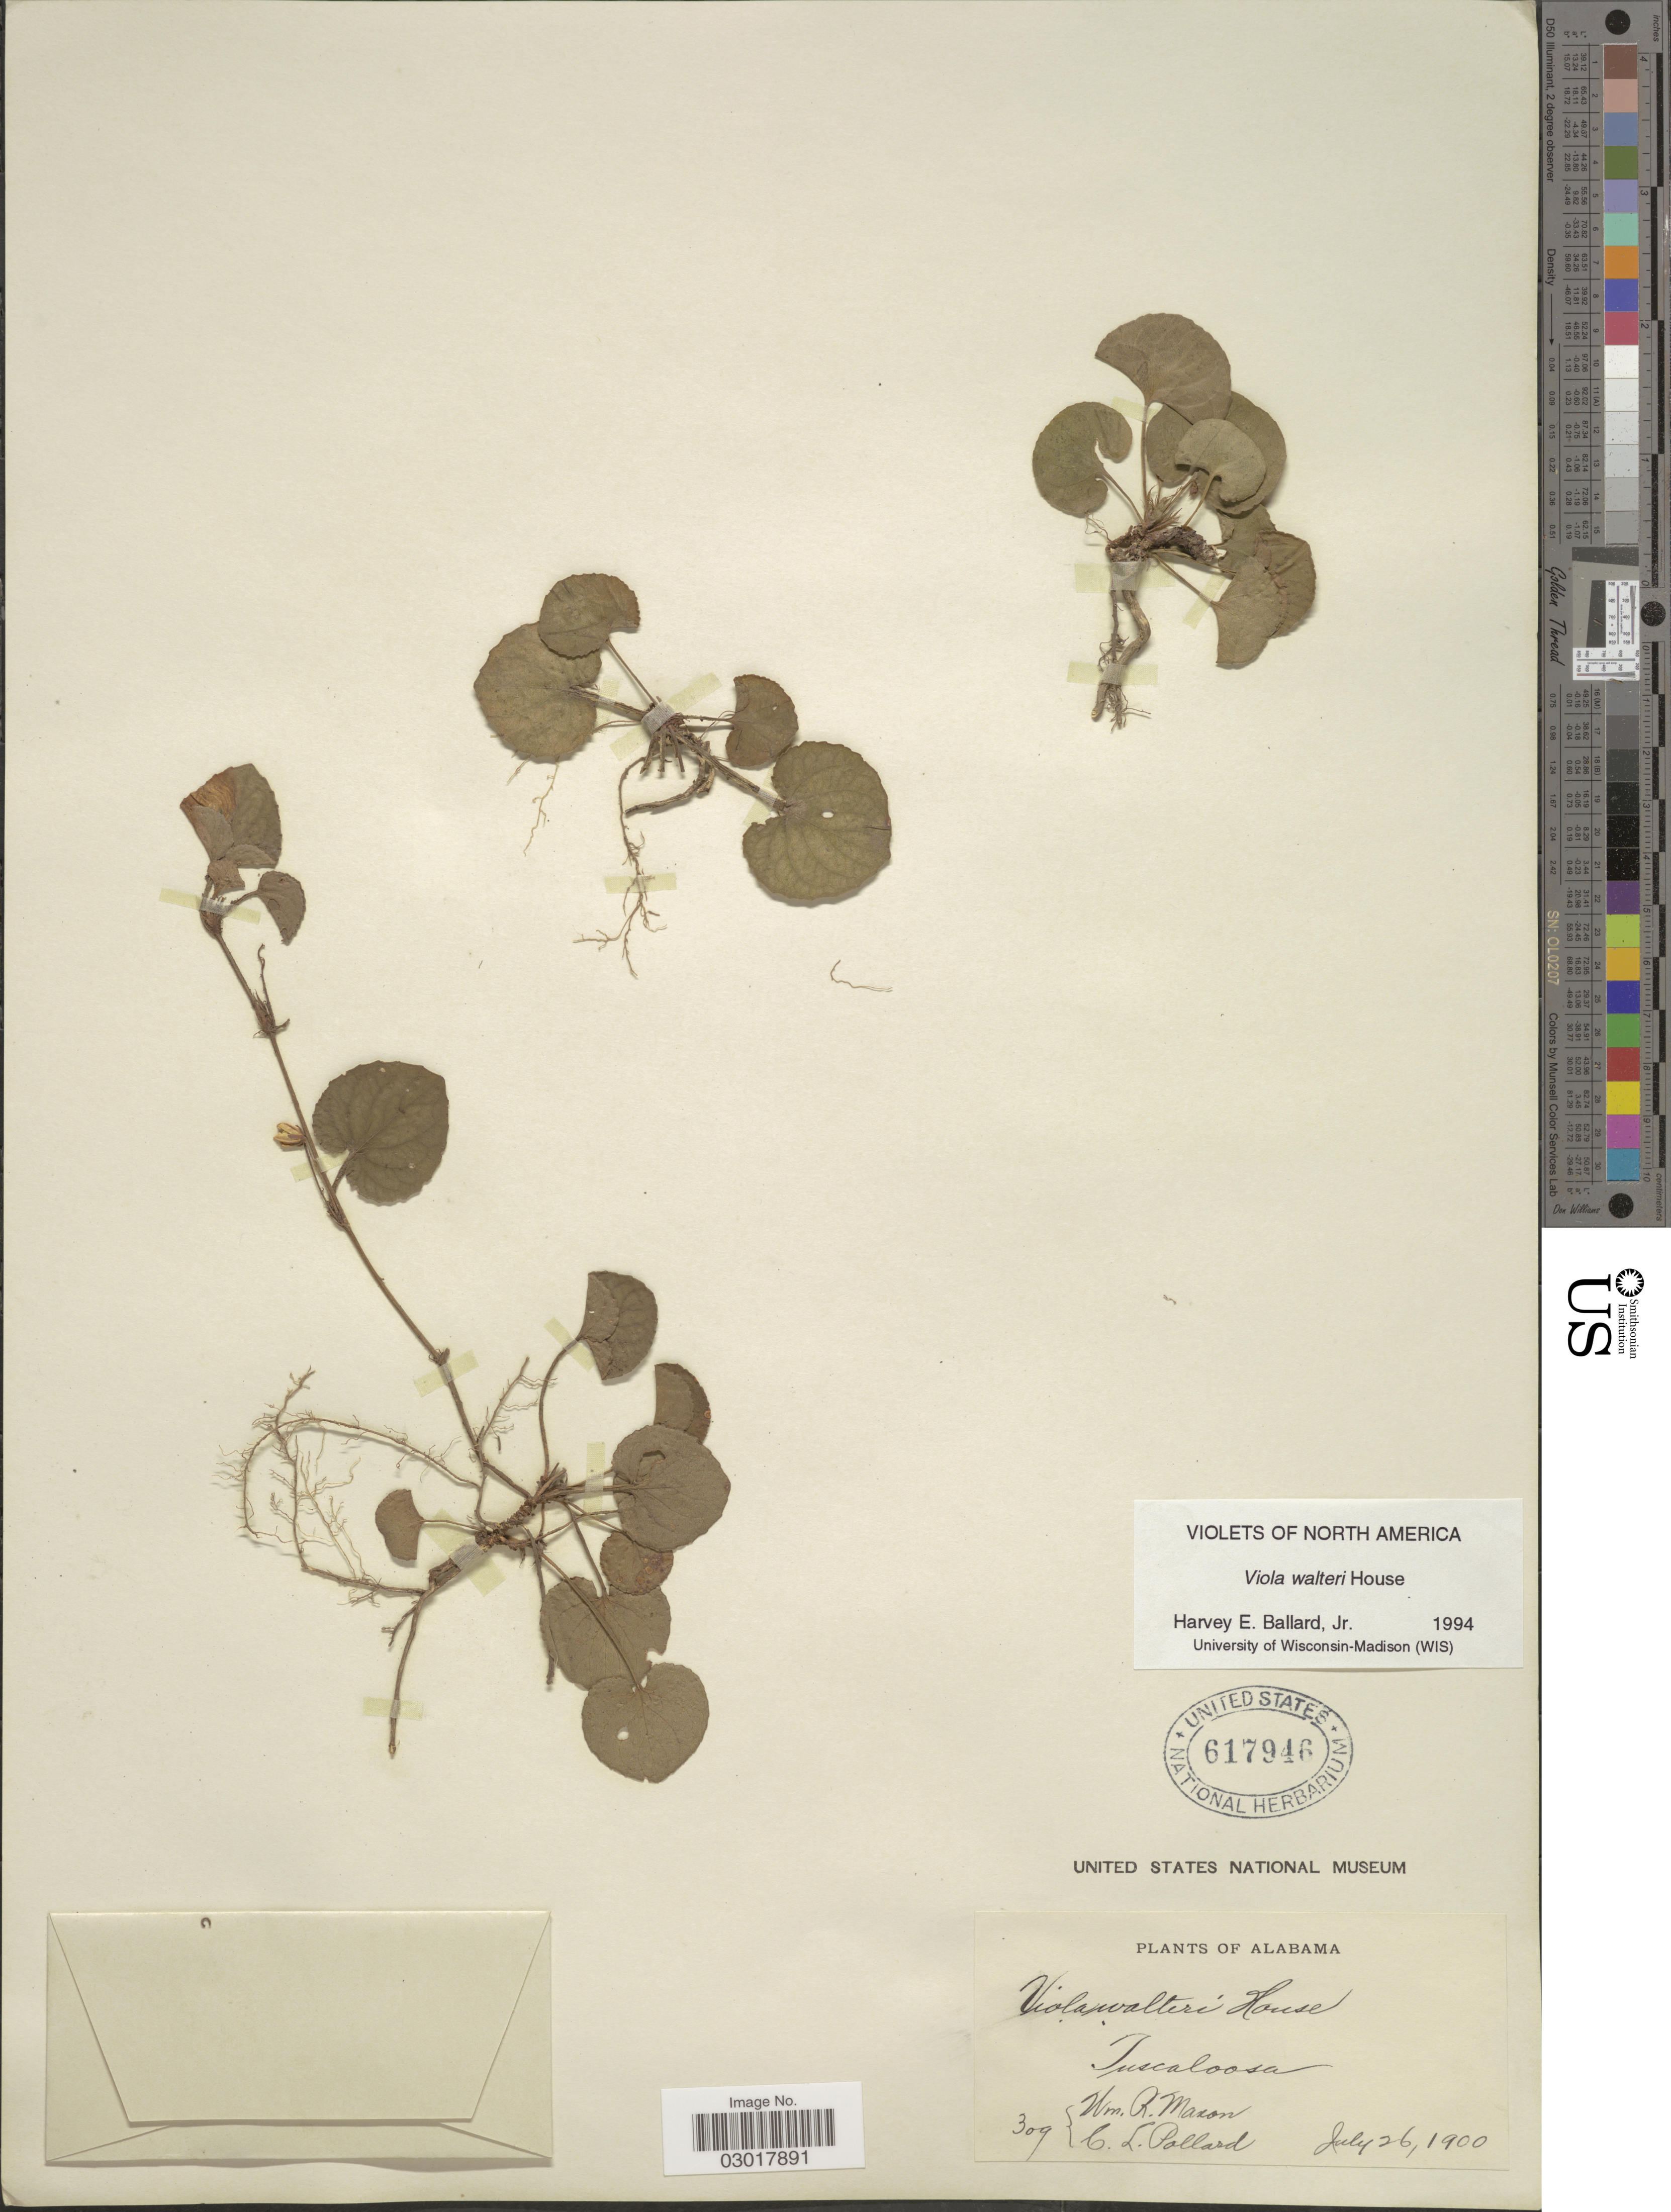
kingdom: Plantae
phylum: Tracheophyta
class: Magnoliopsida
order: Malpighiales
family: Violaceae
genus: Viola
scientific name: Viola walteri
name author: House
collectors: W. R. Maxon & C. L. Pollard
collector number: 308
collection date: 1900-07-26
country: United States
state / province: Alabama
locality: Tuscaloosa.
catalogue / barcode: US 617946